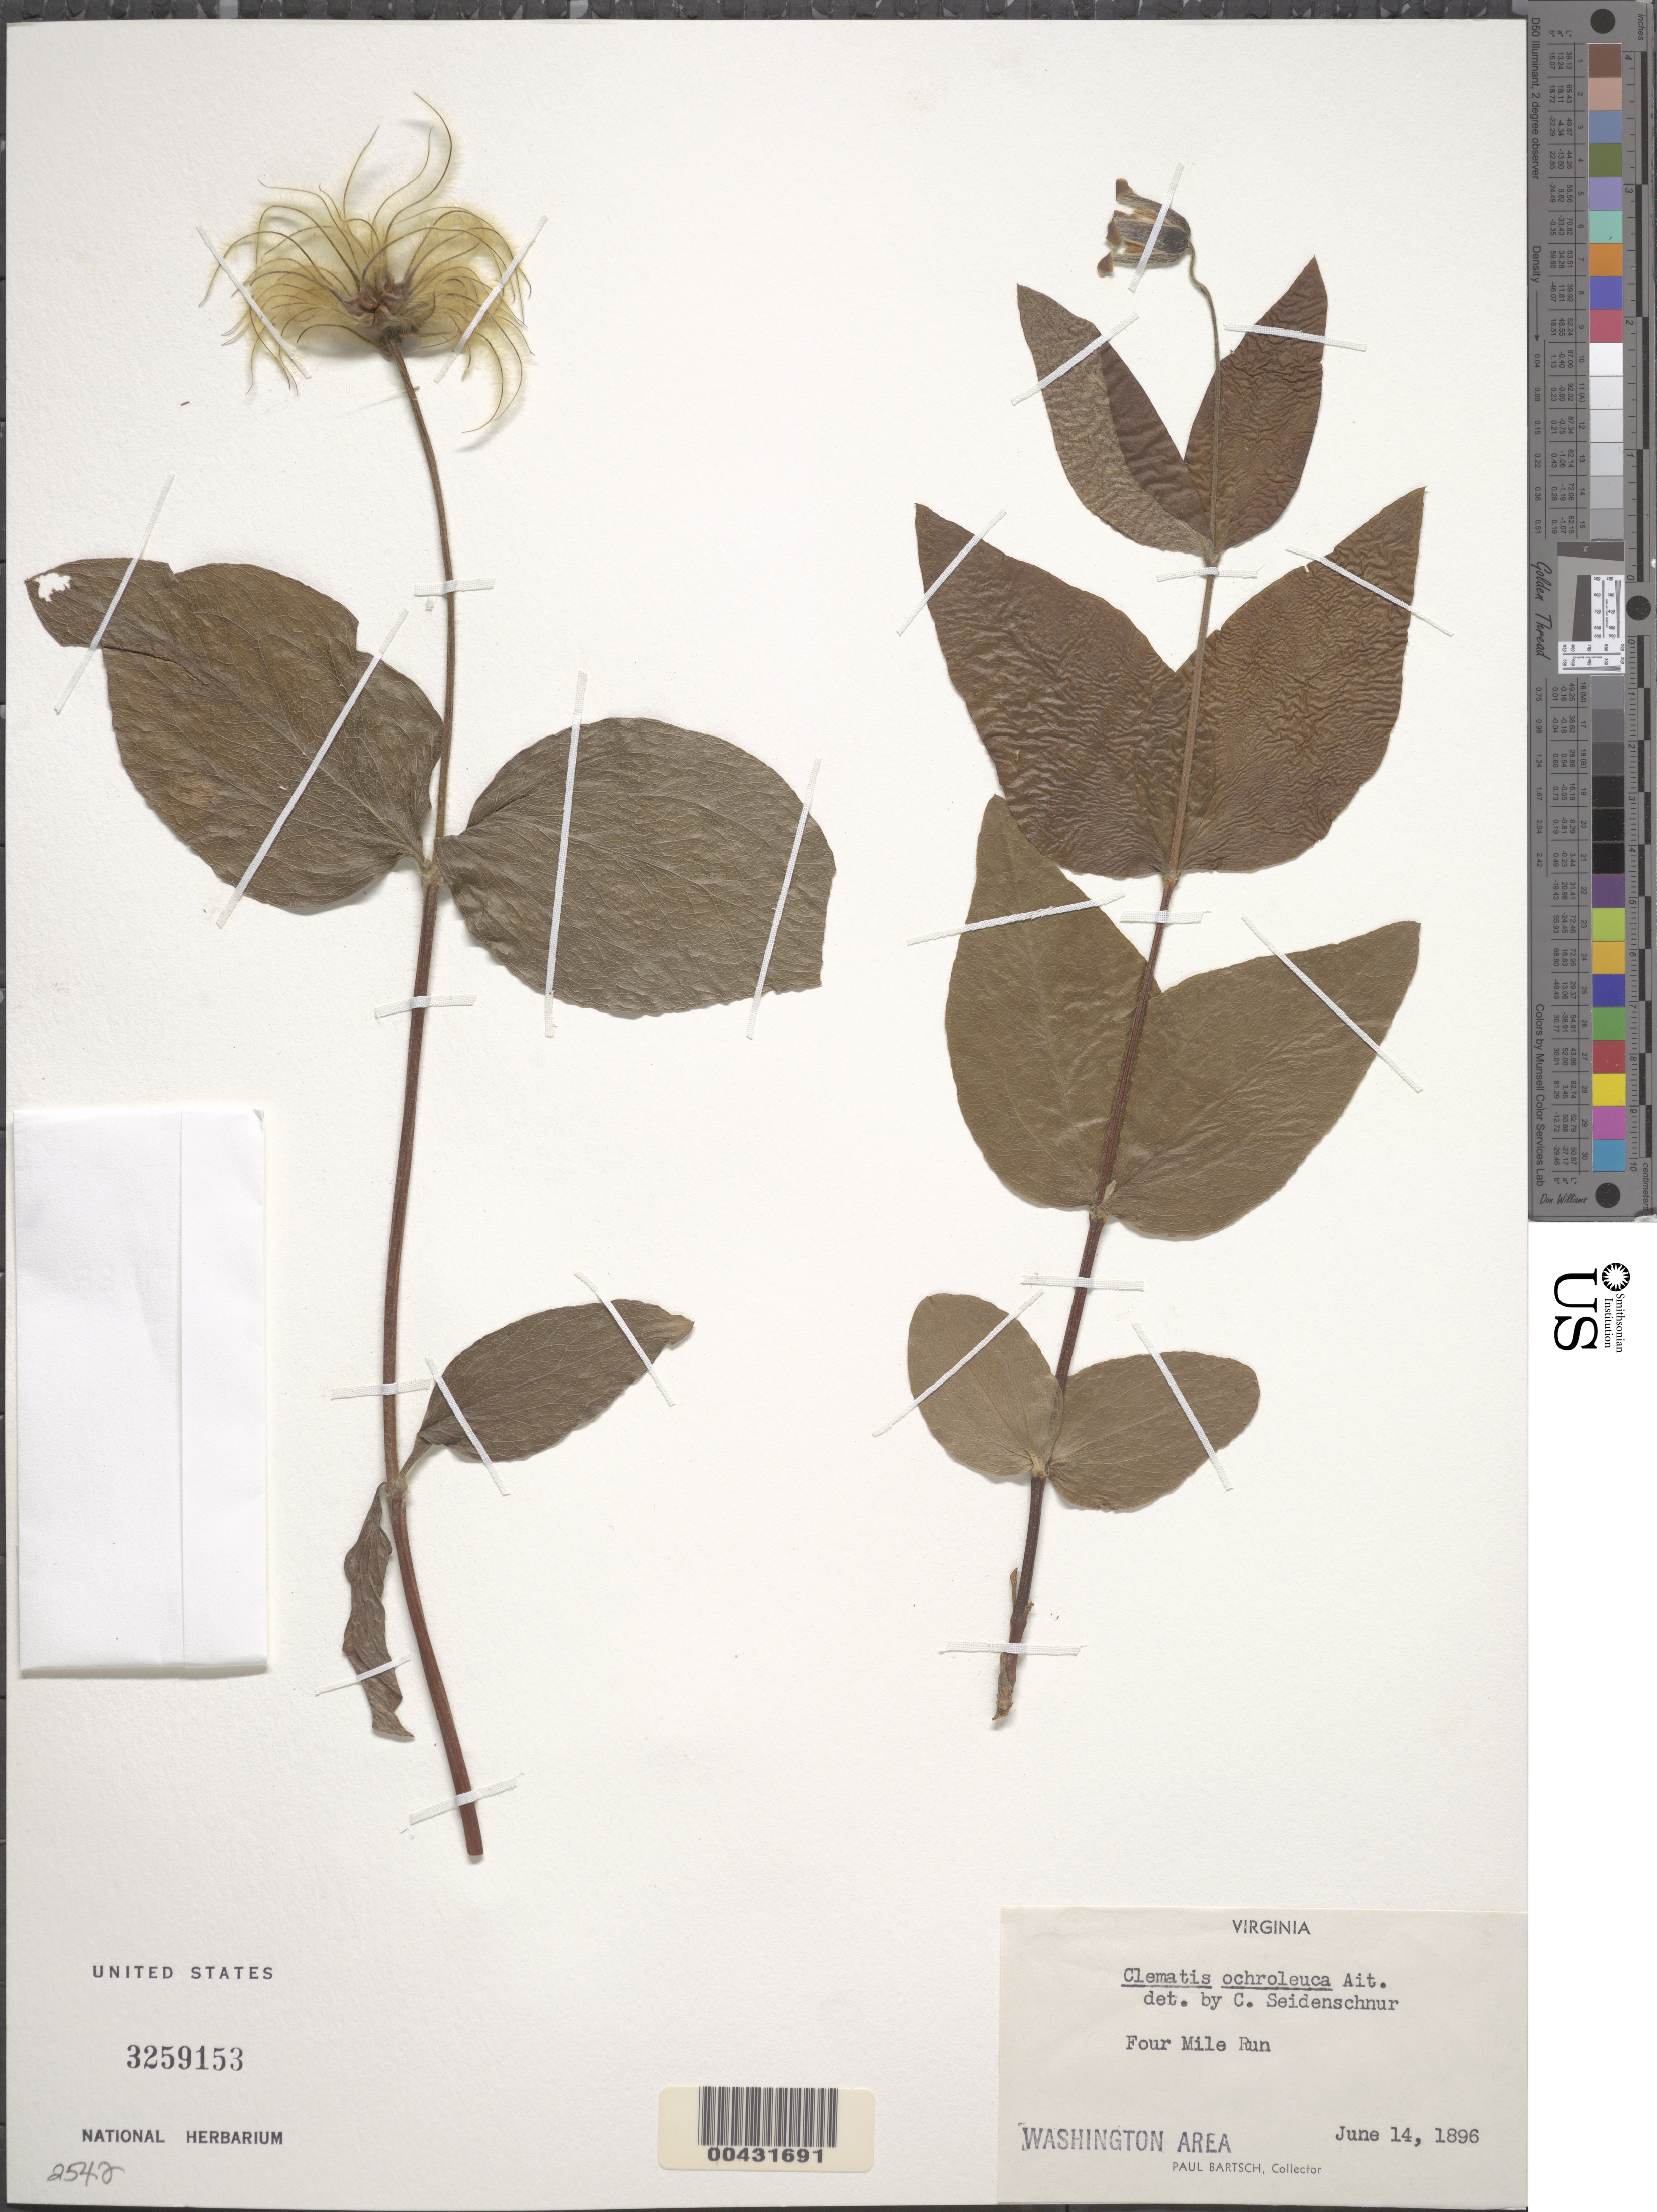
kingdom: Plantae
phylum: Tracheophyta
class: Magnoliopsida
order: Ranunculales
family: Ranunculaceae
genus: Clematis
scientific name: Clematis ochroleuca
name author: Aiton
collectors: P. Bartsch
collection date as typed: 14 Jun 1896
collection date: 1896-06-14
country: United States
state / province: Virginia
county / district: Arlington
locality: Four Mile Run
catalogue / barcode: US 3259153